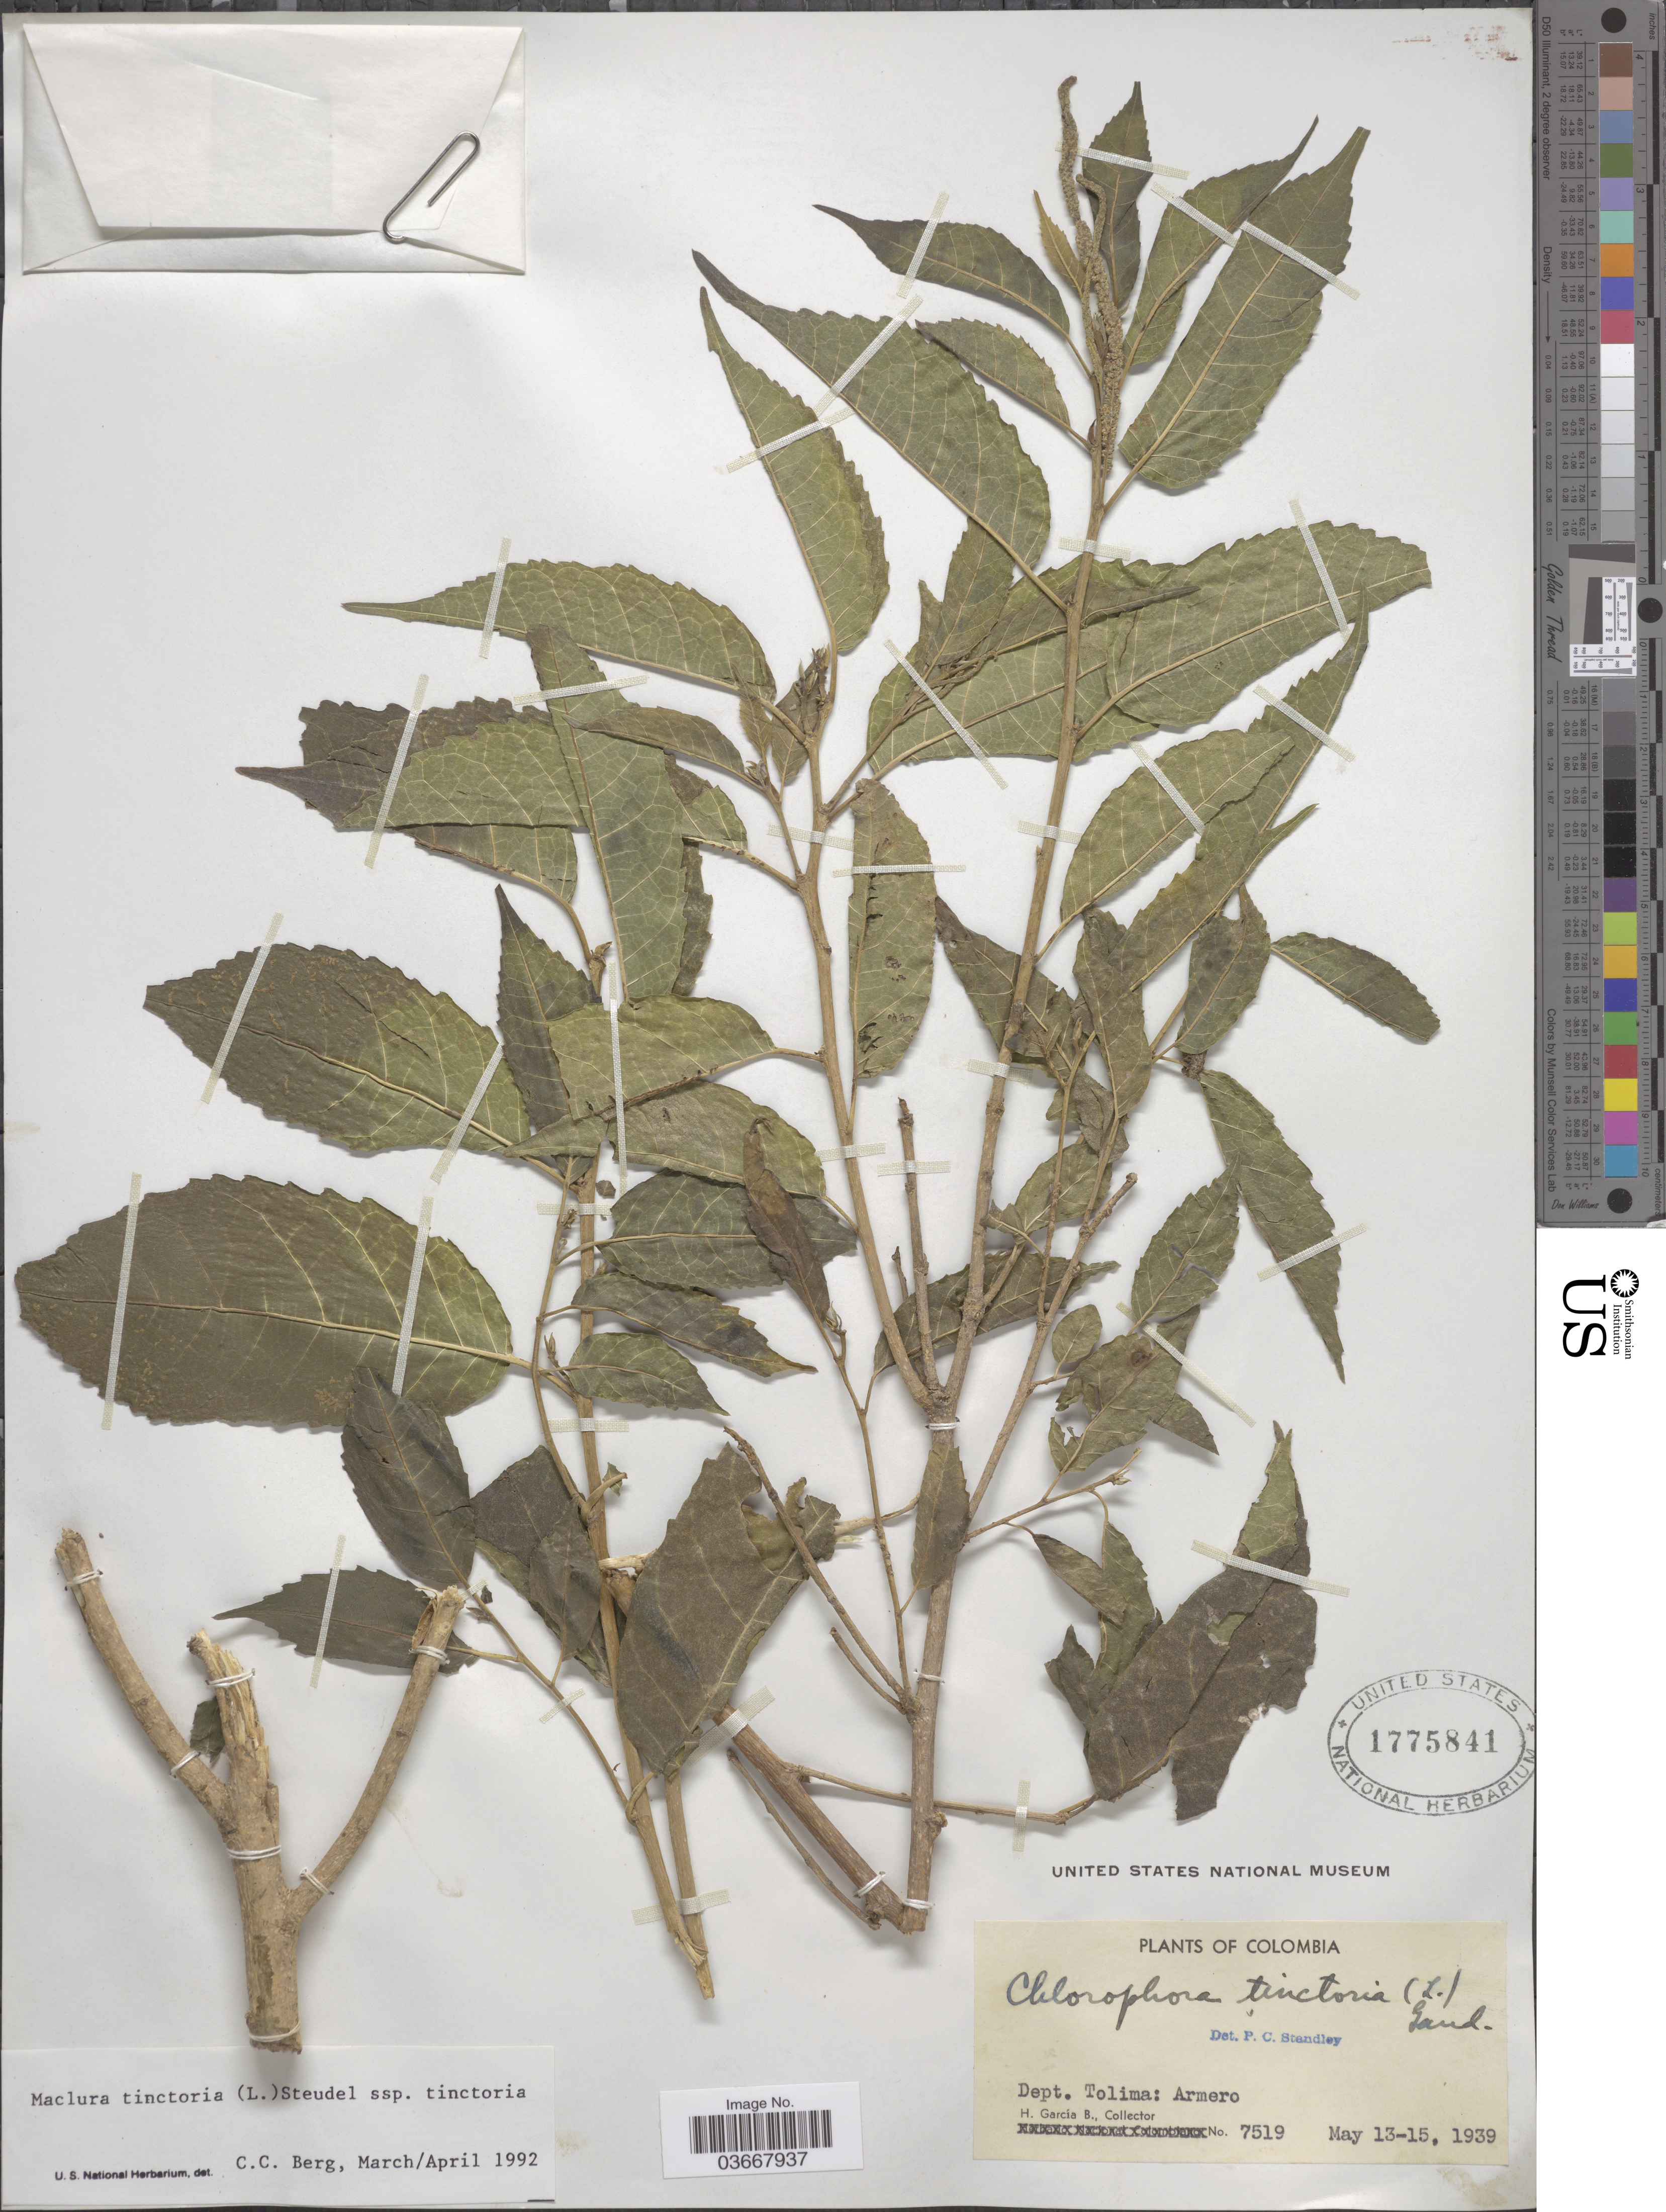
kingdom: Plantae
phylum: Tracheophyta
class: Magnoliopsida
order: Rosales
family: Moraceae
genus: Maclura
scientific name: Maclura tinctoria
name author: (L.) D. Don ex Steud.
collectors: H. García B.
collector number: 7519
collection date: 1939-05-13/1939-05-15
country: Colombia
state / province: Tolima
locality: Dept. Tolima: Armero.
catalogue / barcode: US 1775841